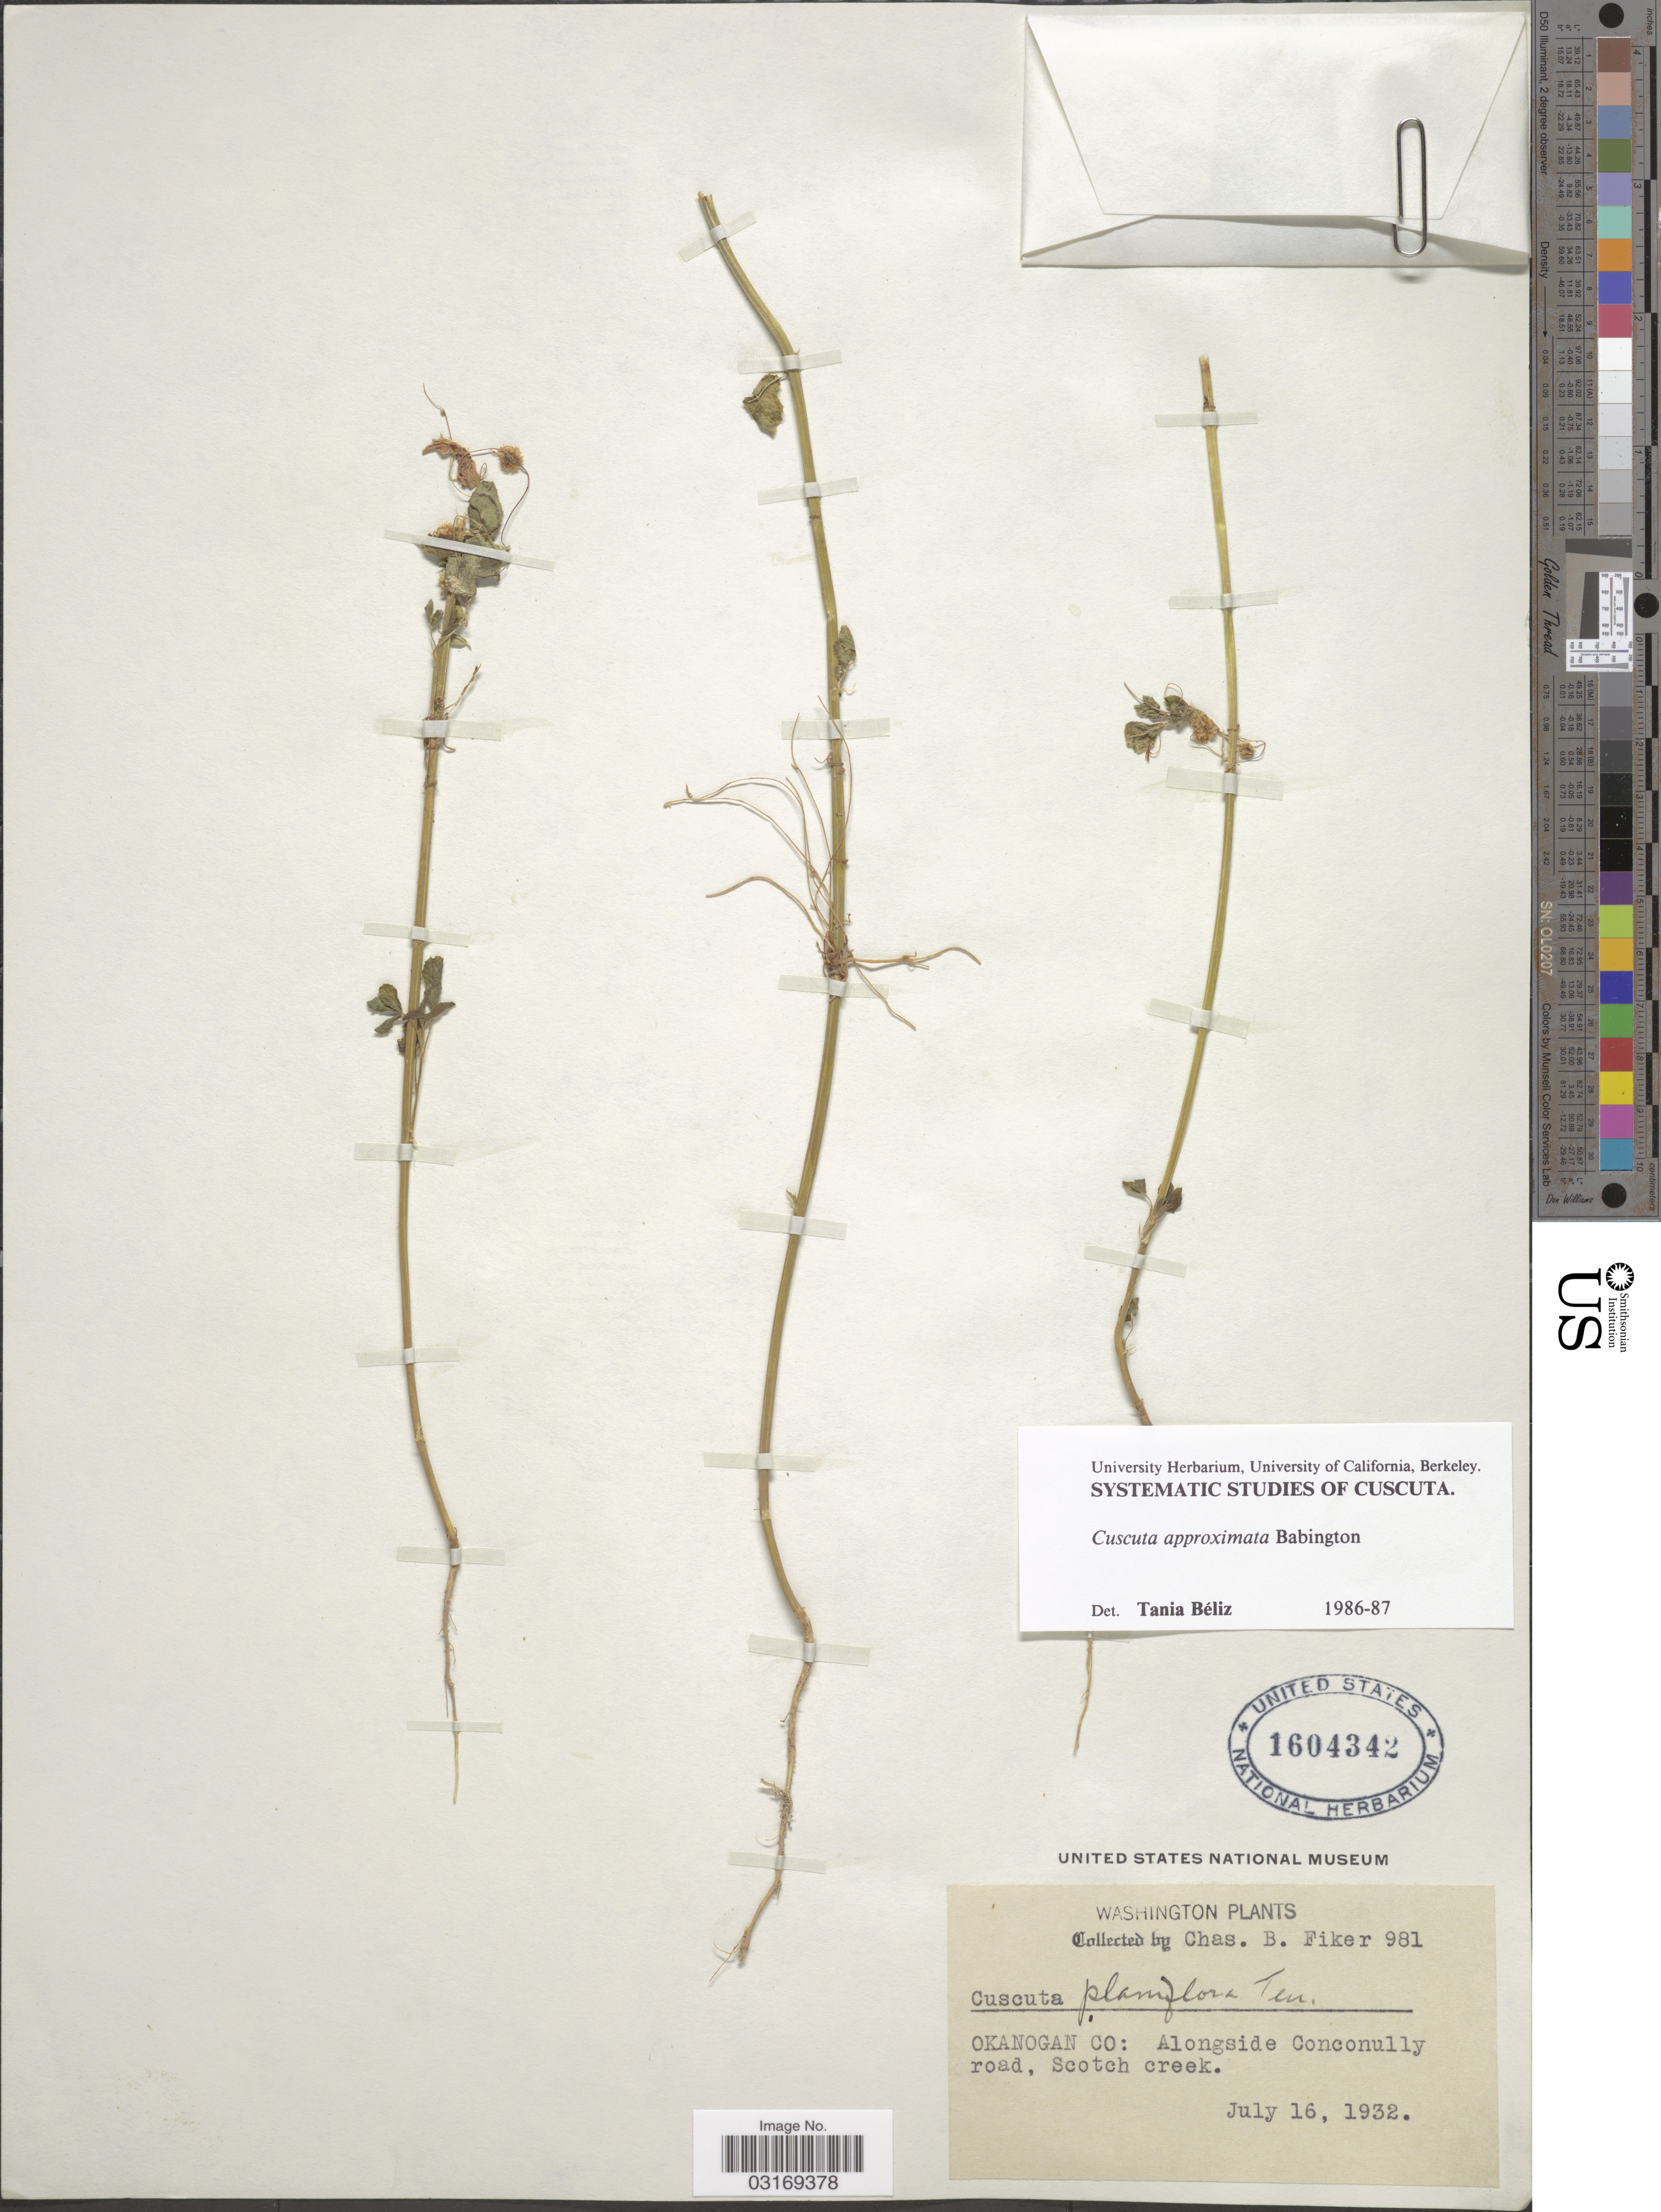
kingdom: Plantae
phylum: Tracheophyta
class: Magnoliopsida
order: Solanales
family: Convolvulaceae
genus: Cuscuta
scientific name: Cuscuta approximata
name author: Bab.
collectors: C. Fiker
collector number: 981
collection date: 1932-07-16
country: United States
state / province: Washington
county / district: Okanogan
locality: Okanogan Co: Alongside Conconully road, Scotch Creek.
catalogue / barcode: US 1604342